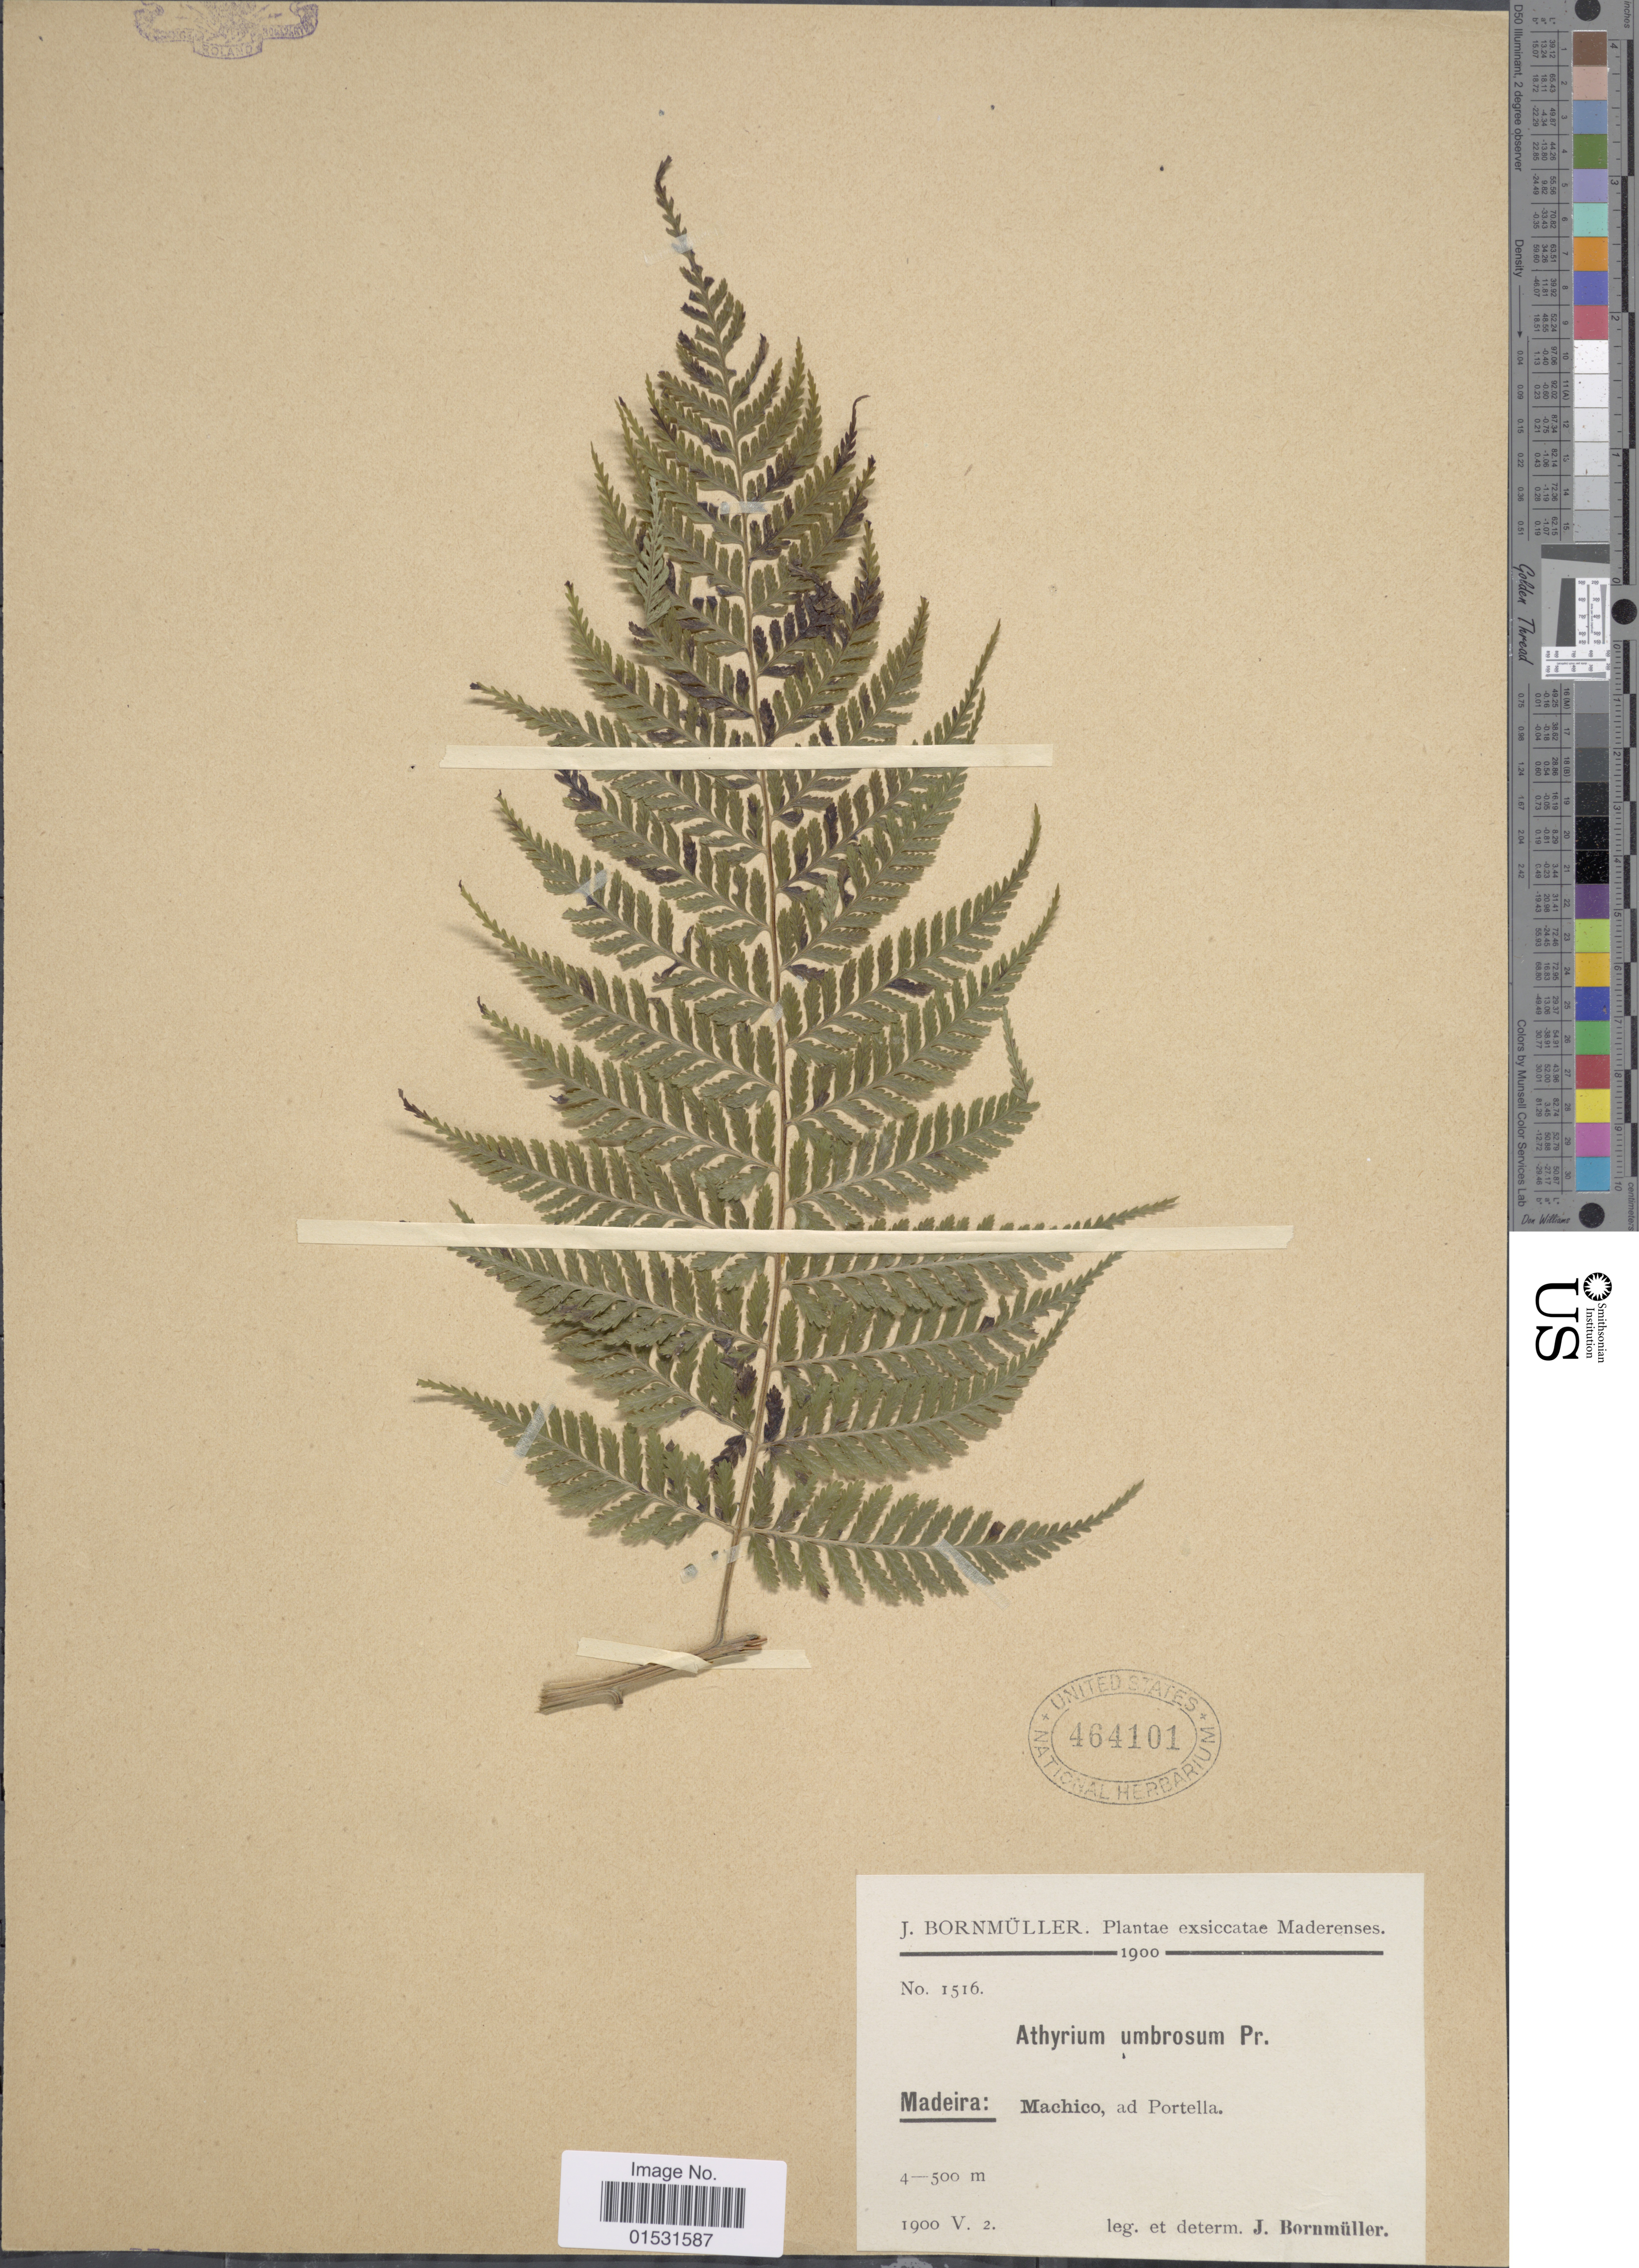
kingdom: Plantae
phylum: Tracheophyta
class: Polypodiopsida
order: Polypodiales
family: Athyriaceae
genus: Athyrium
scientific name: Athyrium umbrosum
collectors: J. Bornmüller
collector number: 1516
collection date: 1900-05-02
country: Portugal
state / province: Madeira (Aut. Reg.)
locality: Machico, ad Portrella.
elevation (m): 400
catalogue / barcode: US 464101